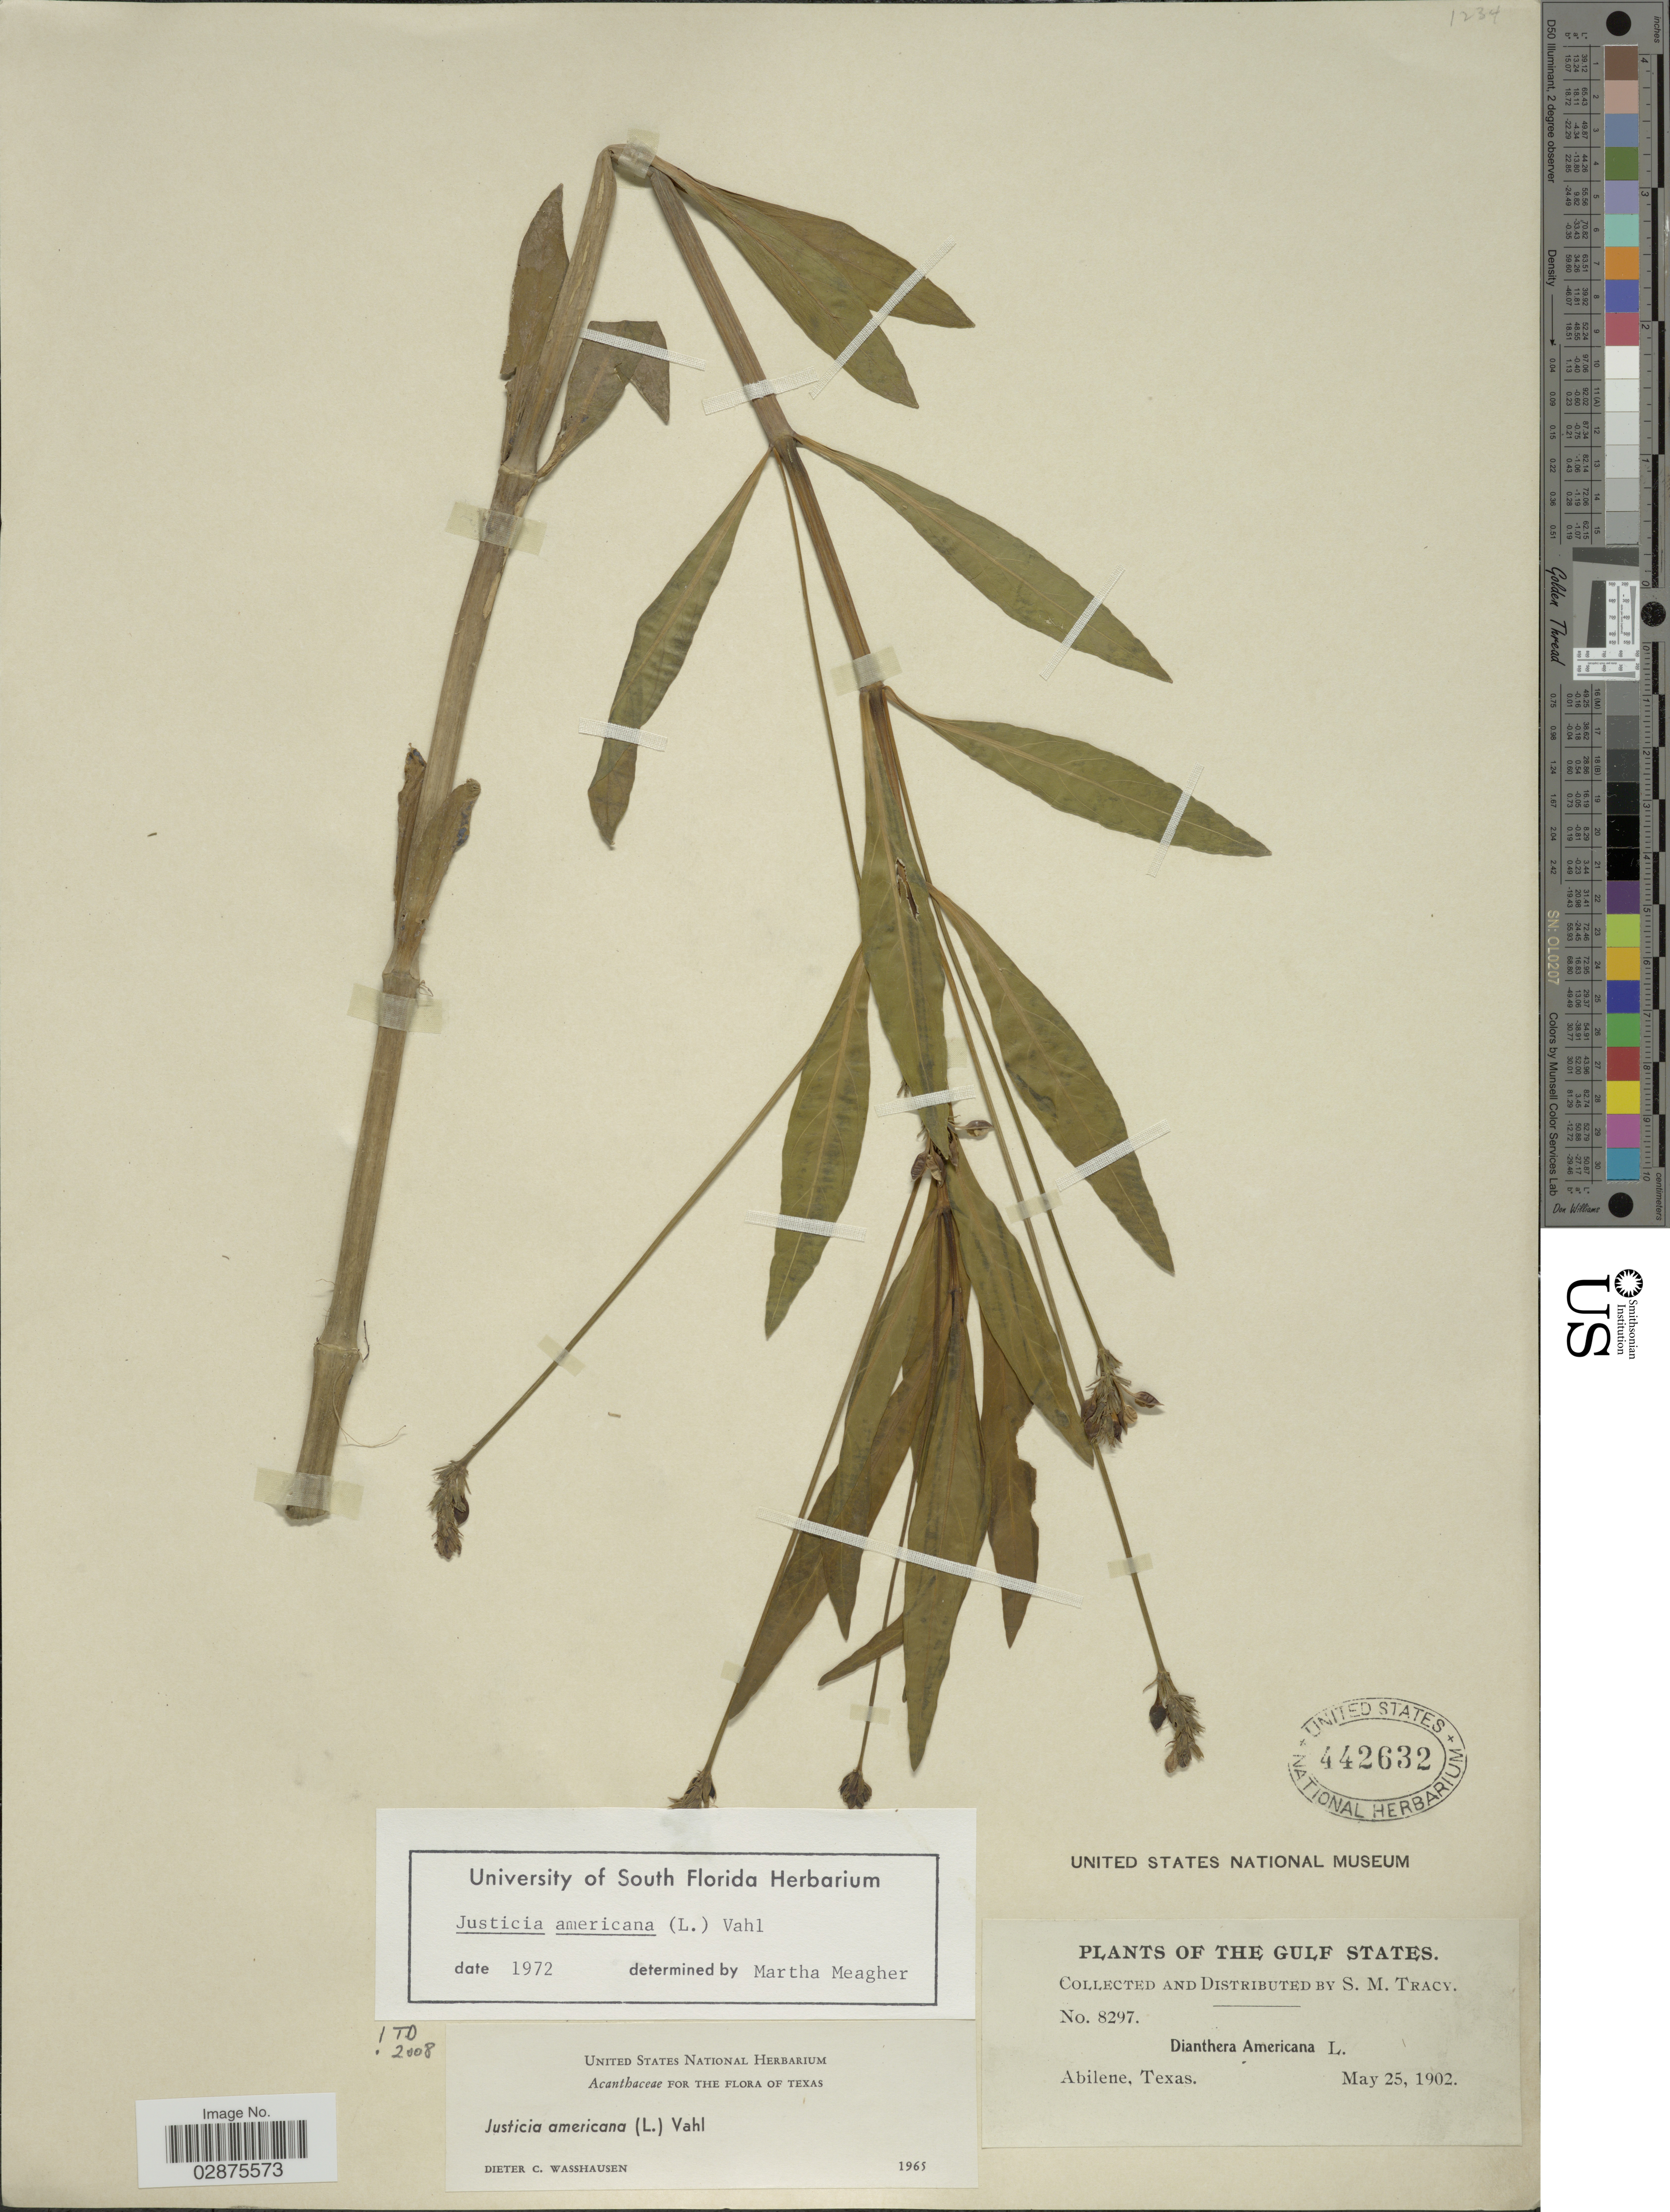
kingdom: Plantae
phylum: Tracheophyta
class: Magnoliopsida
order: Lamiales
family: Acanthaceae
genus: Justicia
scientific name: Justicia americana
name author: (L.) Vahl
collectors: S. M. Tracy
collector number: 8297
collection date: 1902-05-25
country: United States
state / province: Texas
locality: The Gulf States. Abilene, Texas.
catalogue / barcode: US 442632